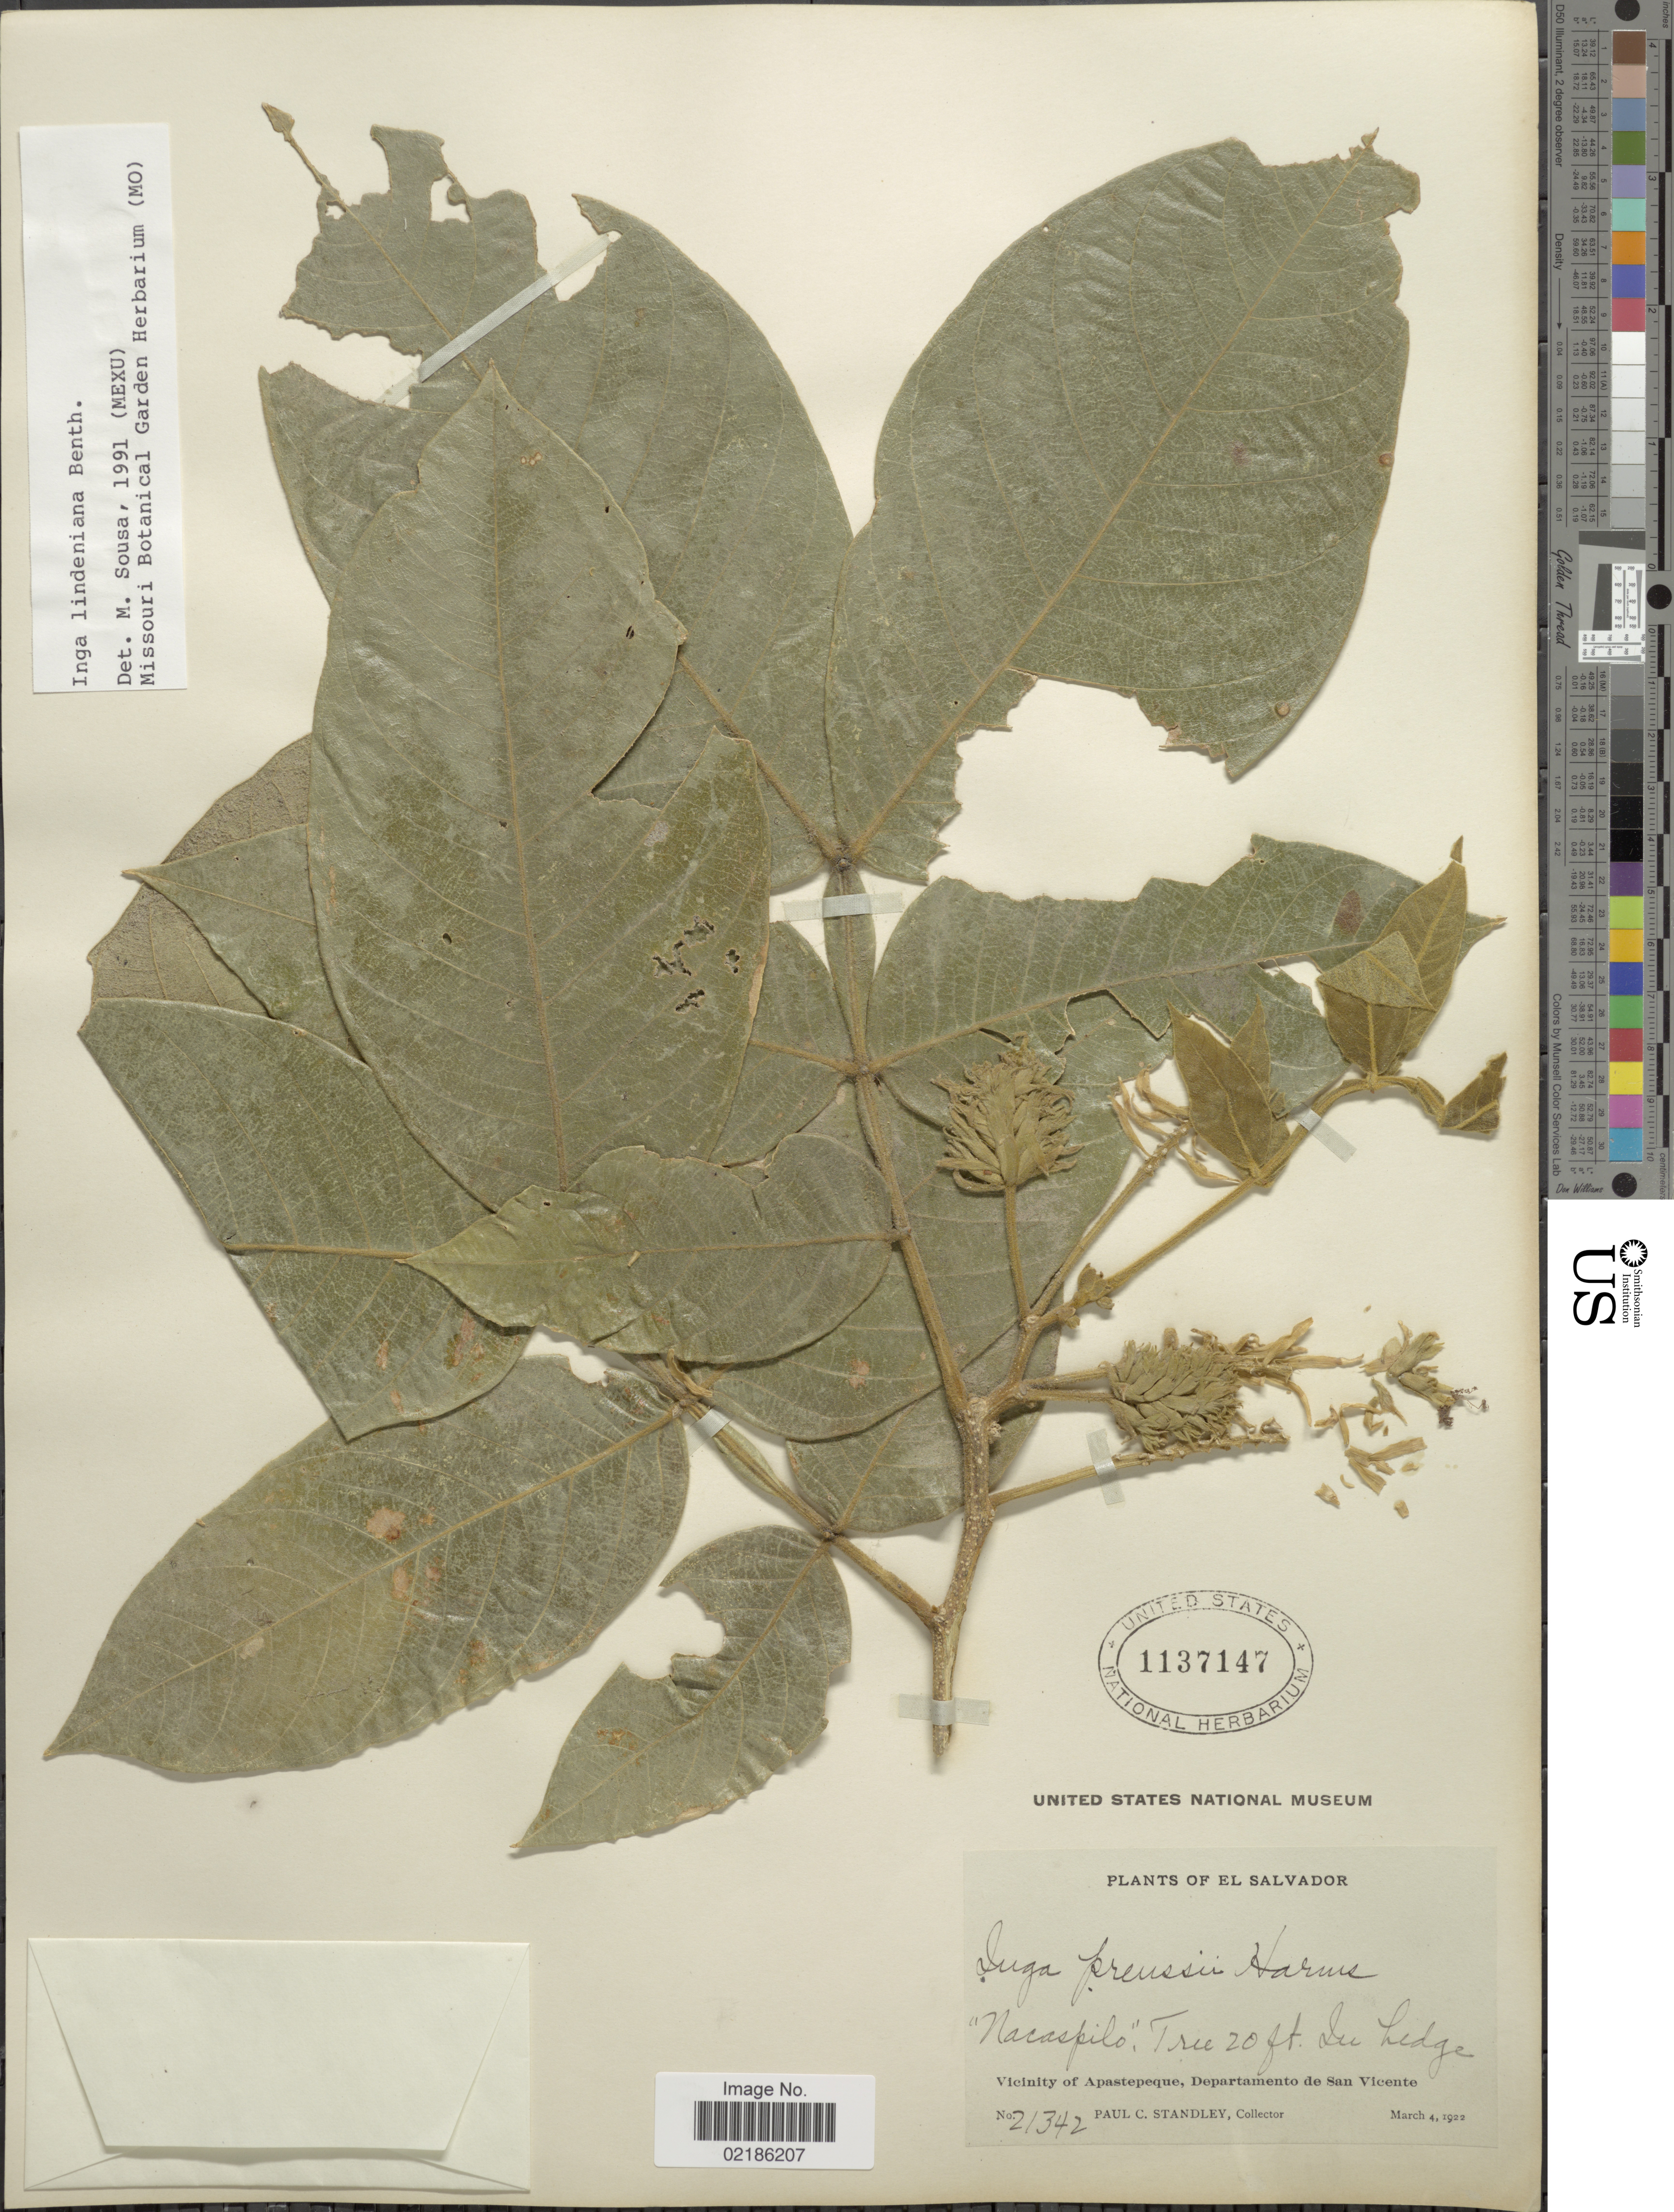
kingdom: Plantae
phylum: Tracheophyta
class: Magnoliopsida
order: Fabales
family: Fabaceae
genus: Inga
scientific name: Inga lindeniana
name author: Benth.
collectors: P. C. Standley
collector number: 21342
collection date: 1922-03-04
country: El Salvador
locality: Vicinity of Apastepeque, Departamento de San Vicente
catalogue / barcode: US 1137147